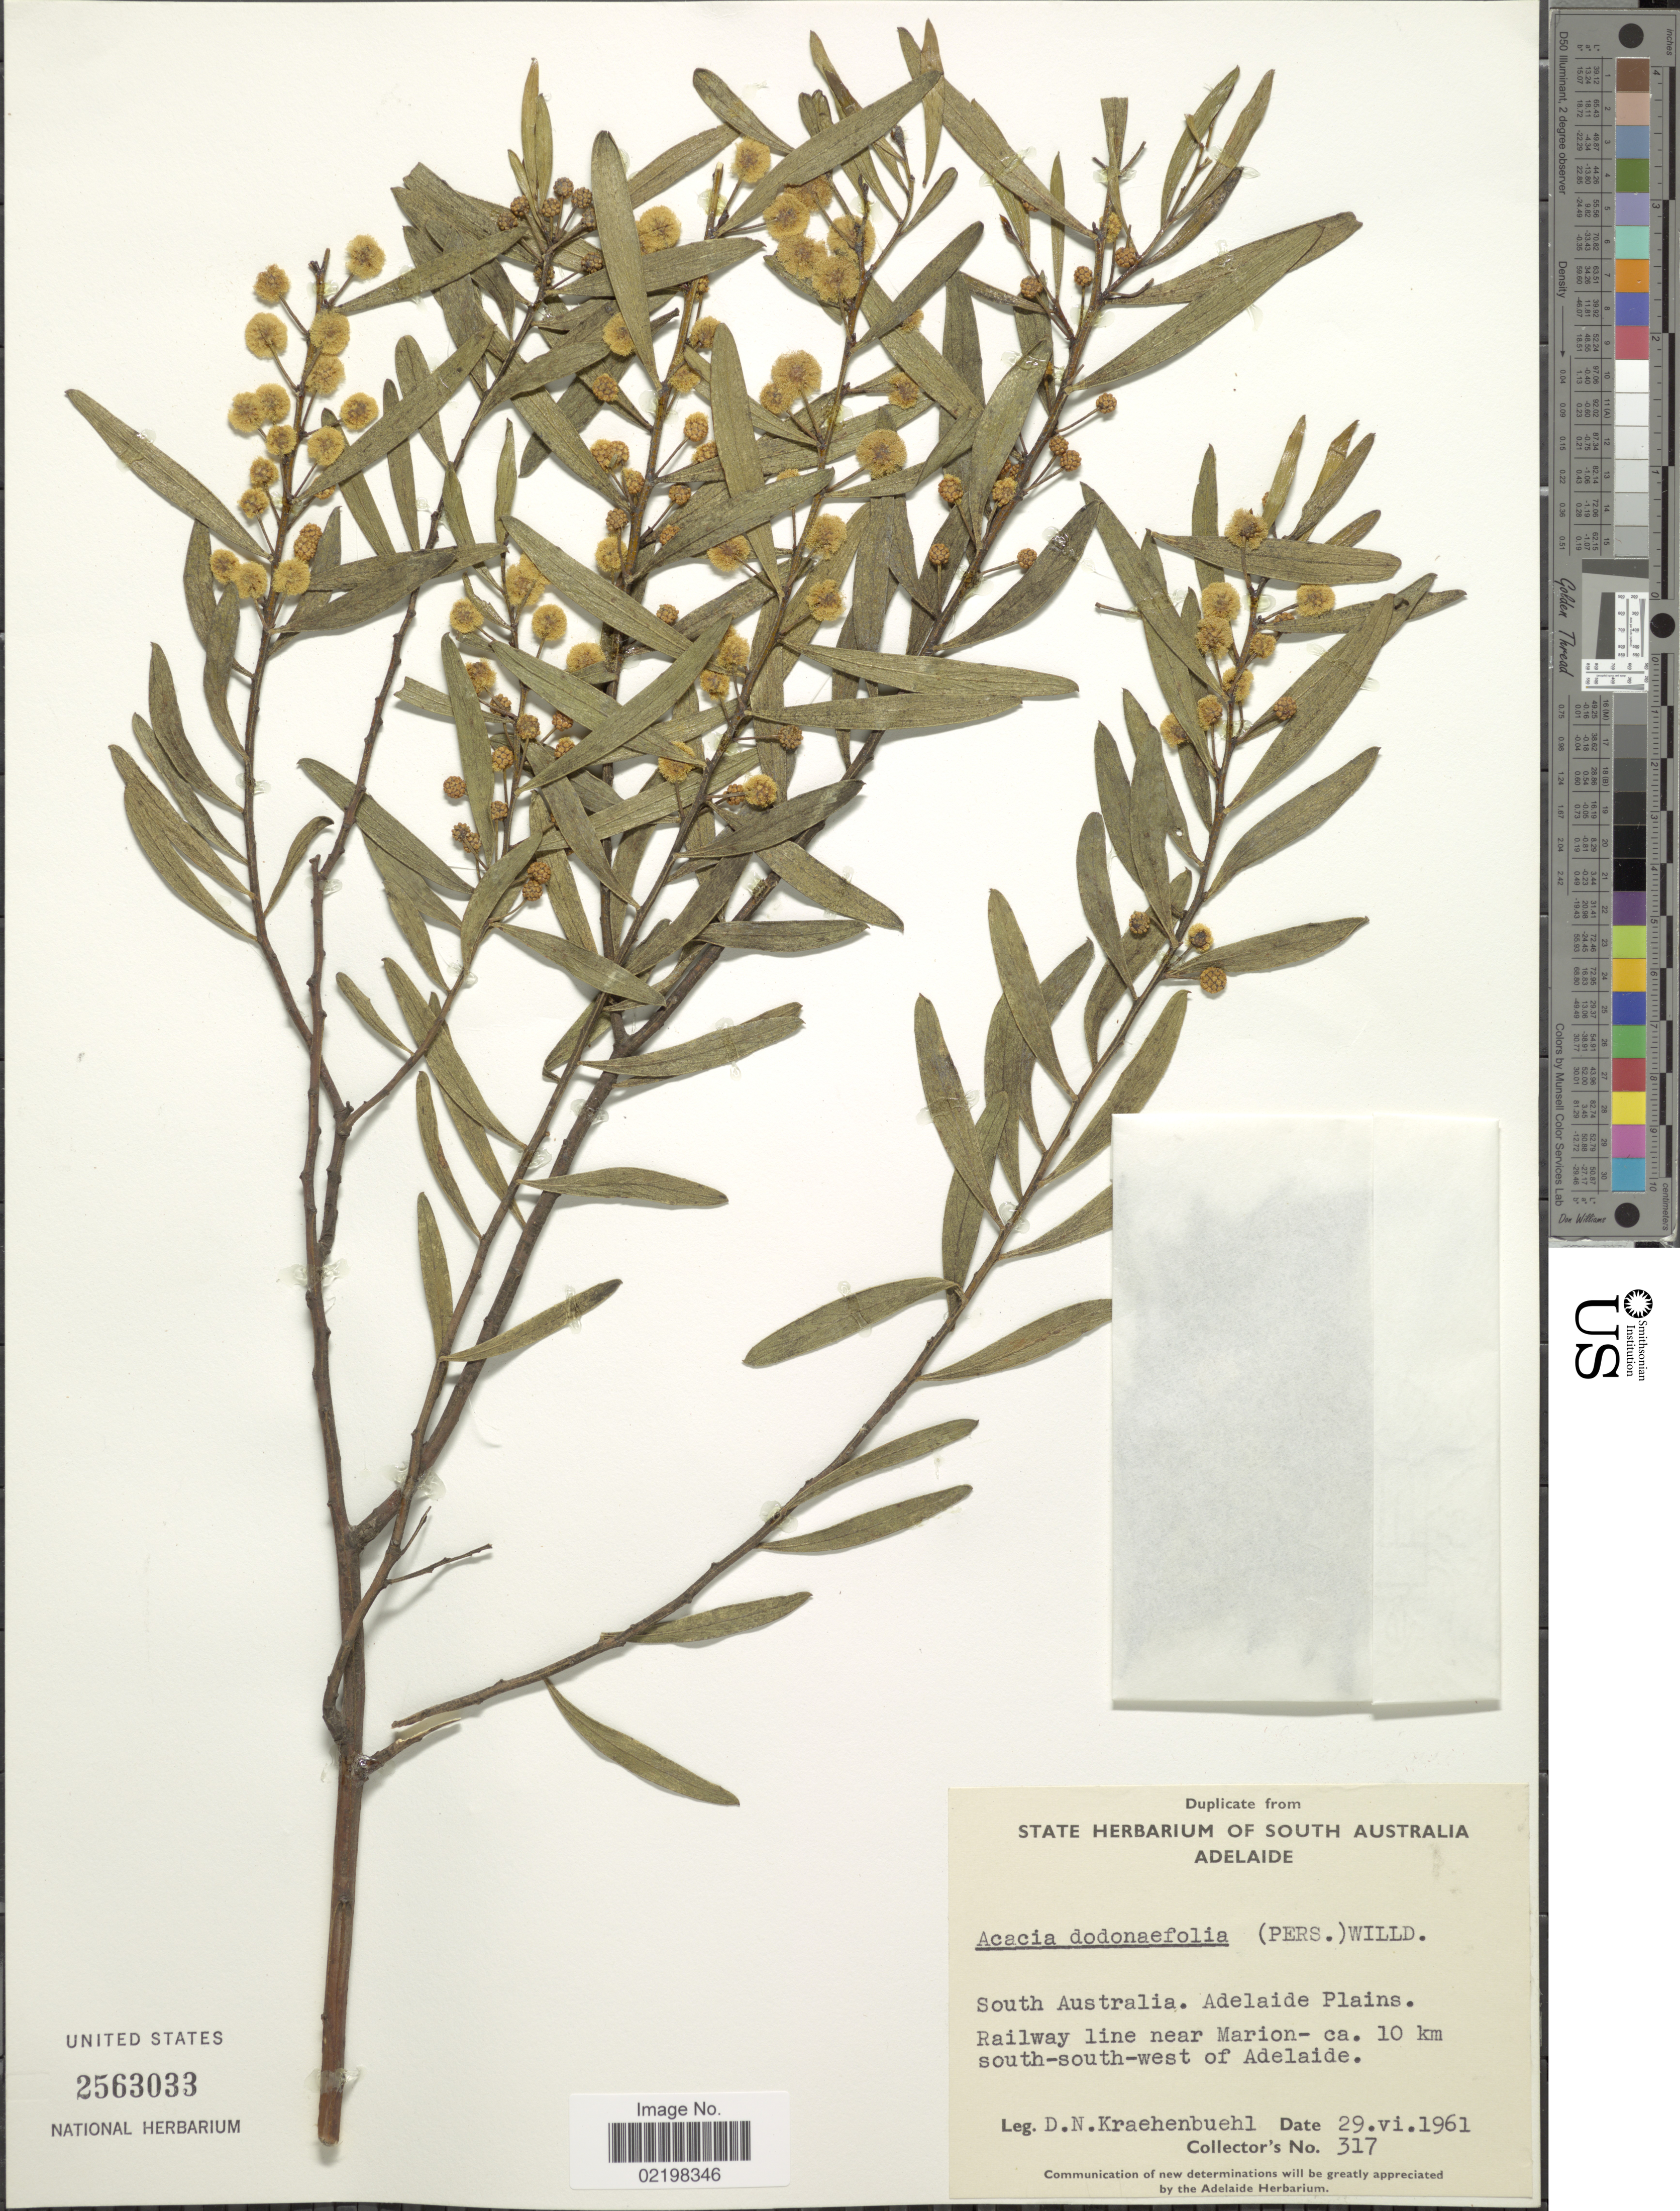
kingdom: Plantae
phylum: Tracheophyta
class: Magnoliopsida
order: Fabales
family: Fabaceae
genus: Acacia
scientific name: Acacia dodonaeifolia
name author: (Pers.) Balb.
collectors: D. Kraehenbuehl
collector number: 317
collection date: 1961-06-29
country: Australia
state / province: South Australia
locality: Adelaide Plains. Railway line near Marion- ca. 10 km south-south-west of Adelaide.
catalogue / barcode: US 2563033